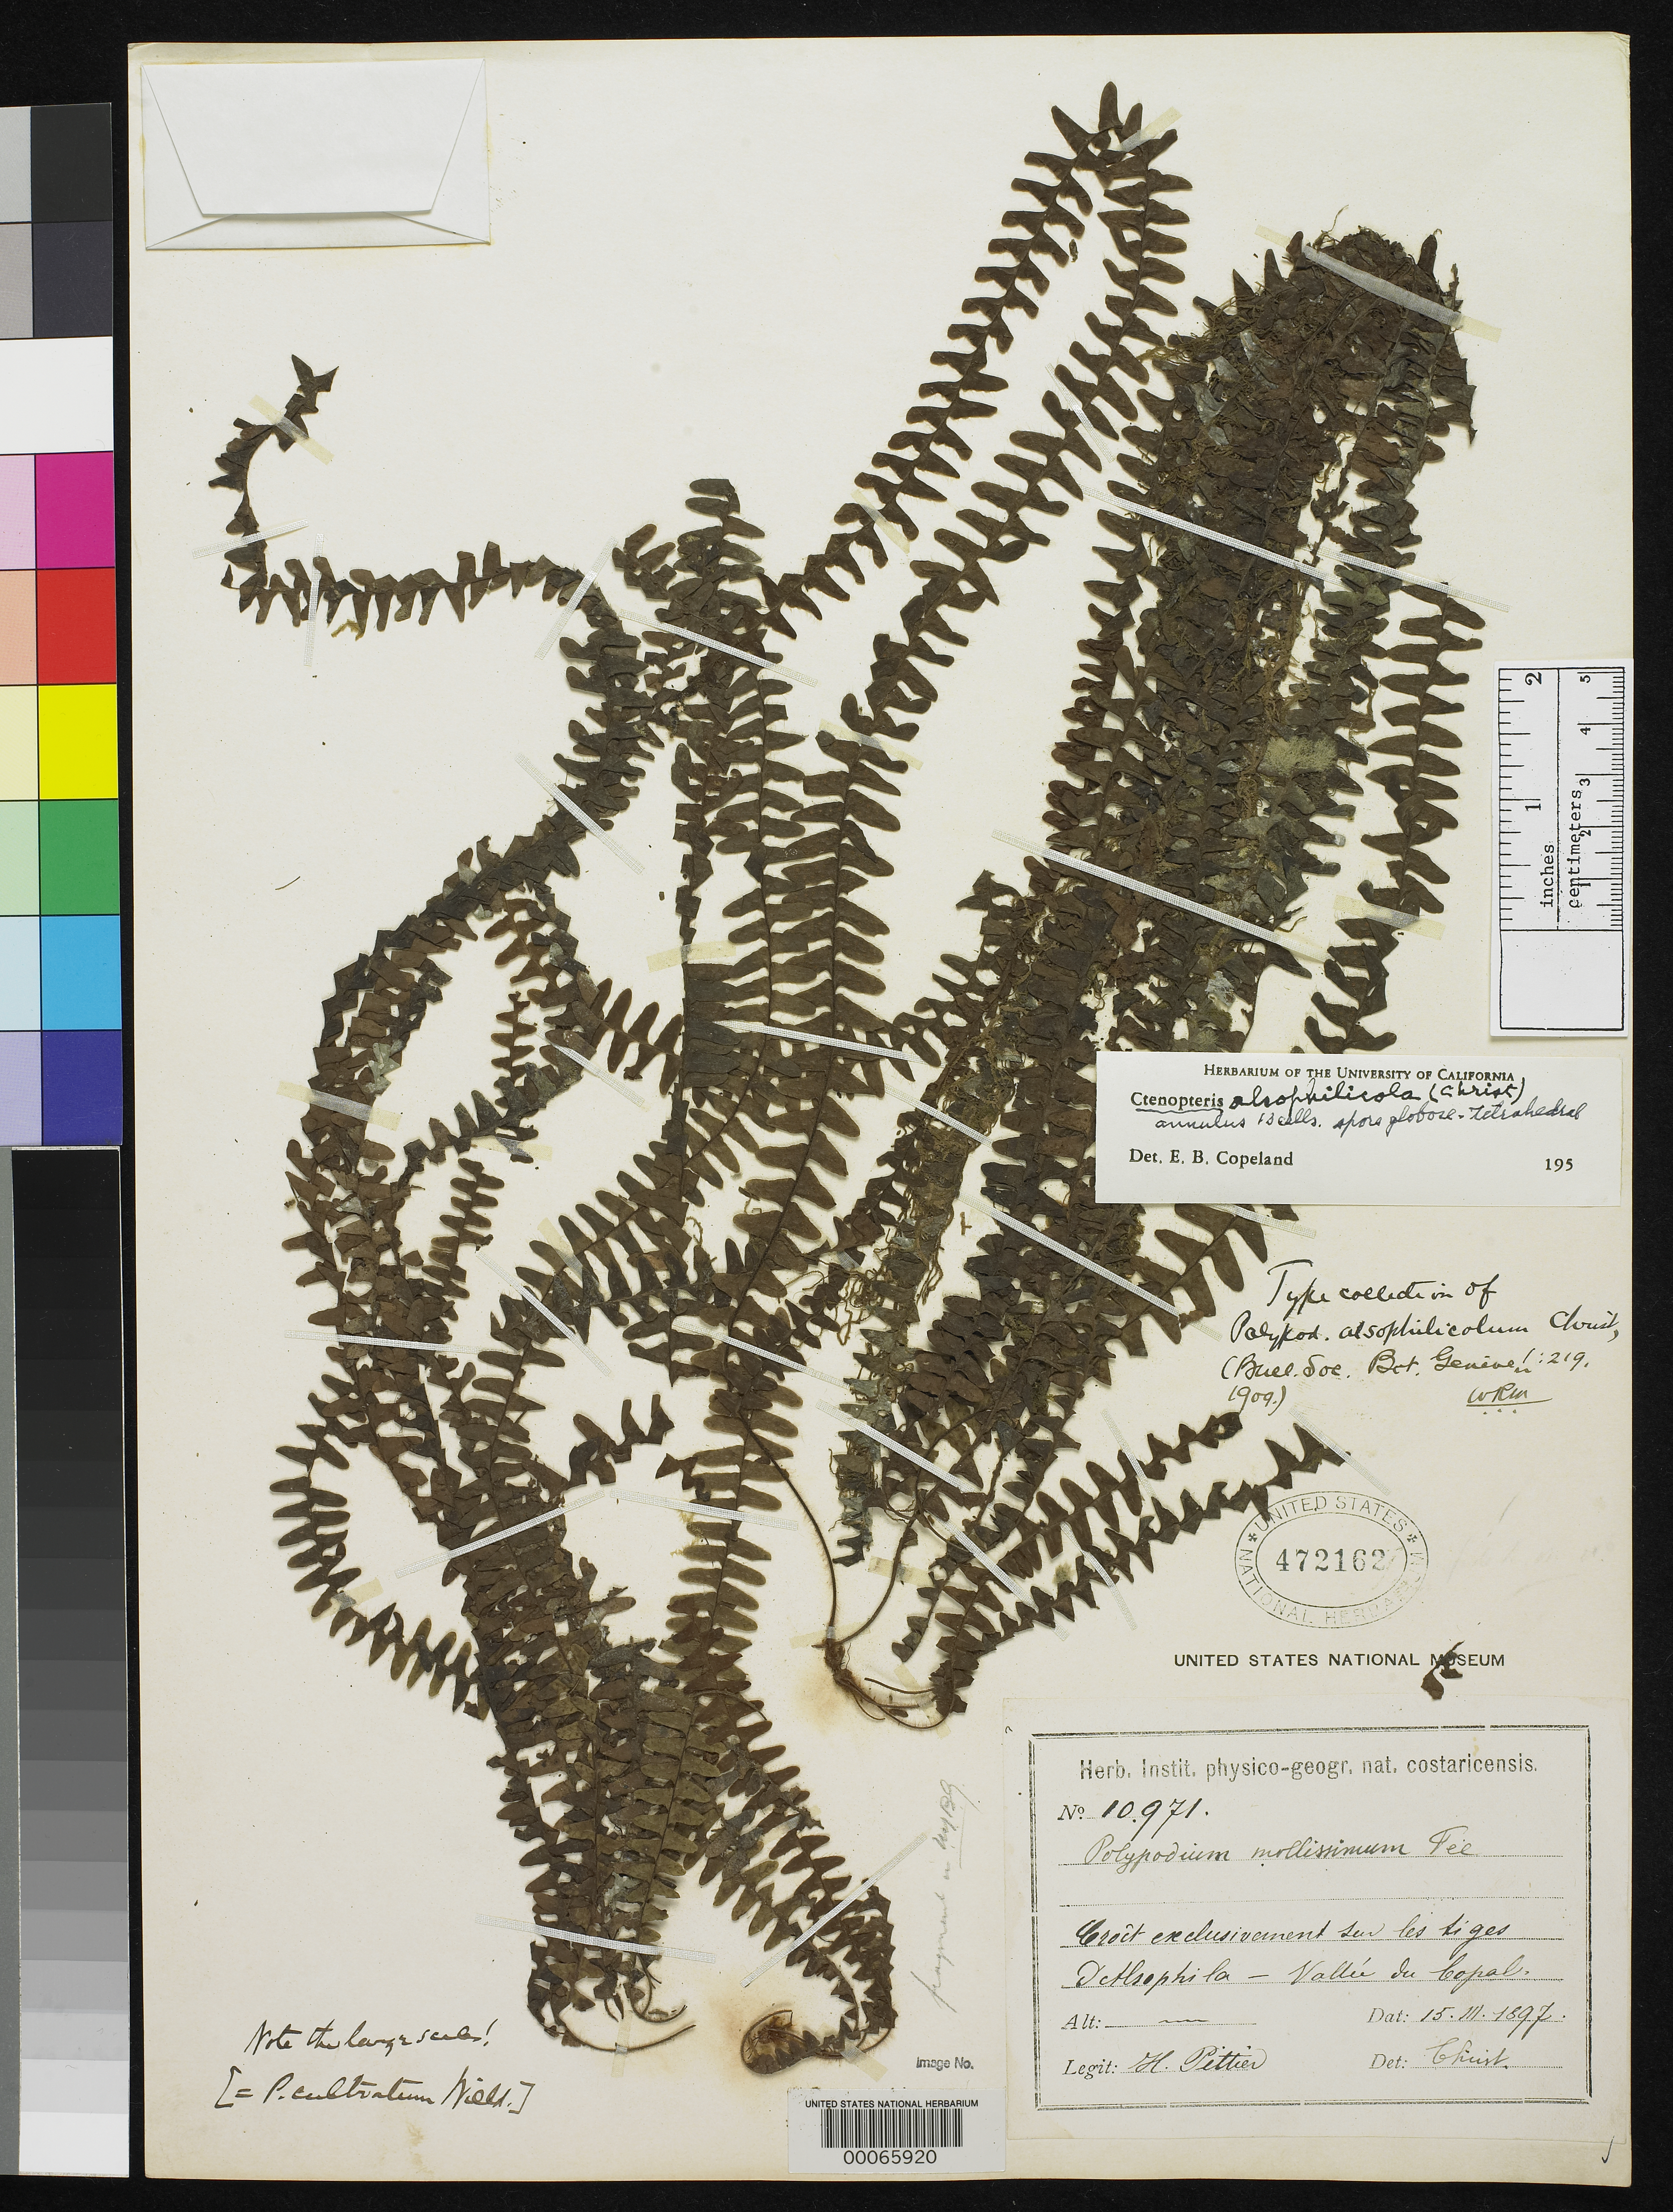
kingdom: Plantae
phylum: Tracheophyta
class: Polypodiopsida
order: Polypodiales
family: Polypodiaceae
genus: Polypodium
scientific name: Polypodium alsophilicola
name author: Christ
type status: Type Collection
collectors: H. F. Pittier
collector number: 10971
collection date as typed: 15 Mar 1897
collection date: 1897-03-15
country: Costa Rica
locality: Vallee du Copal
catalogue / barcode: US 472162